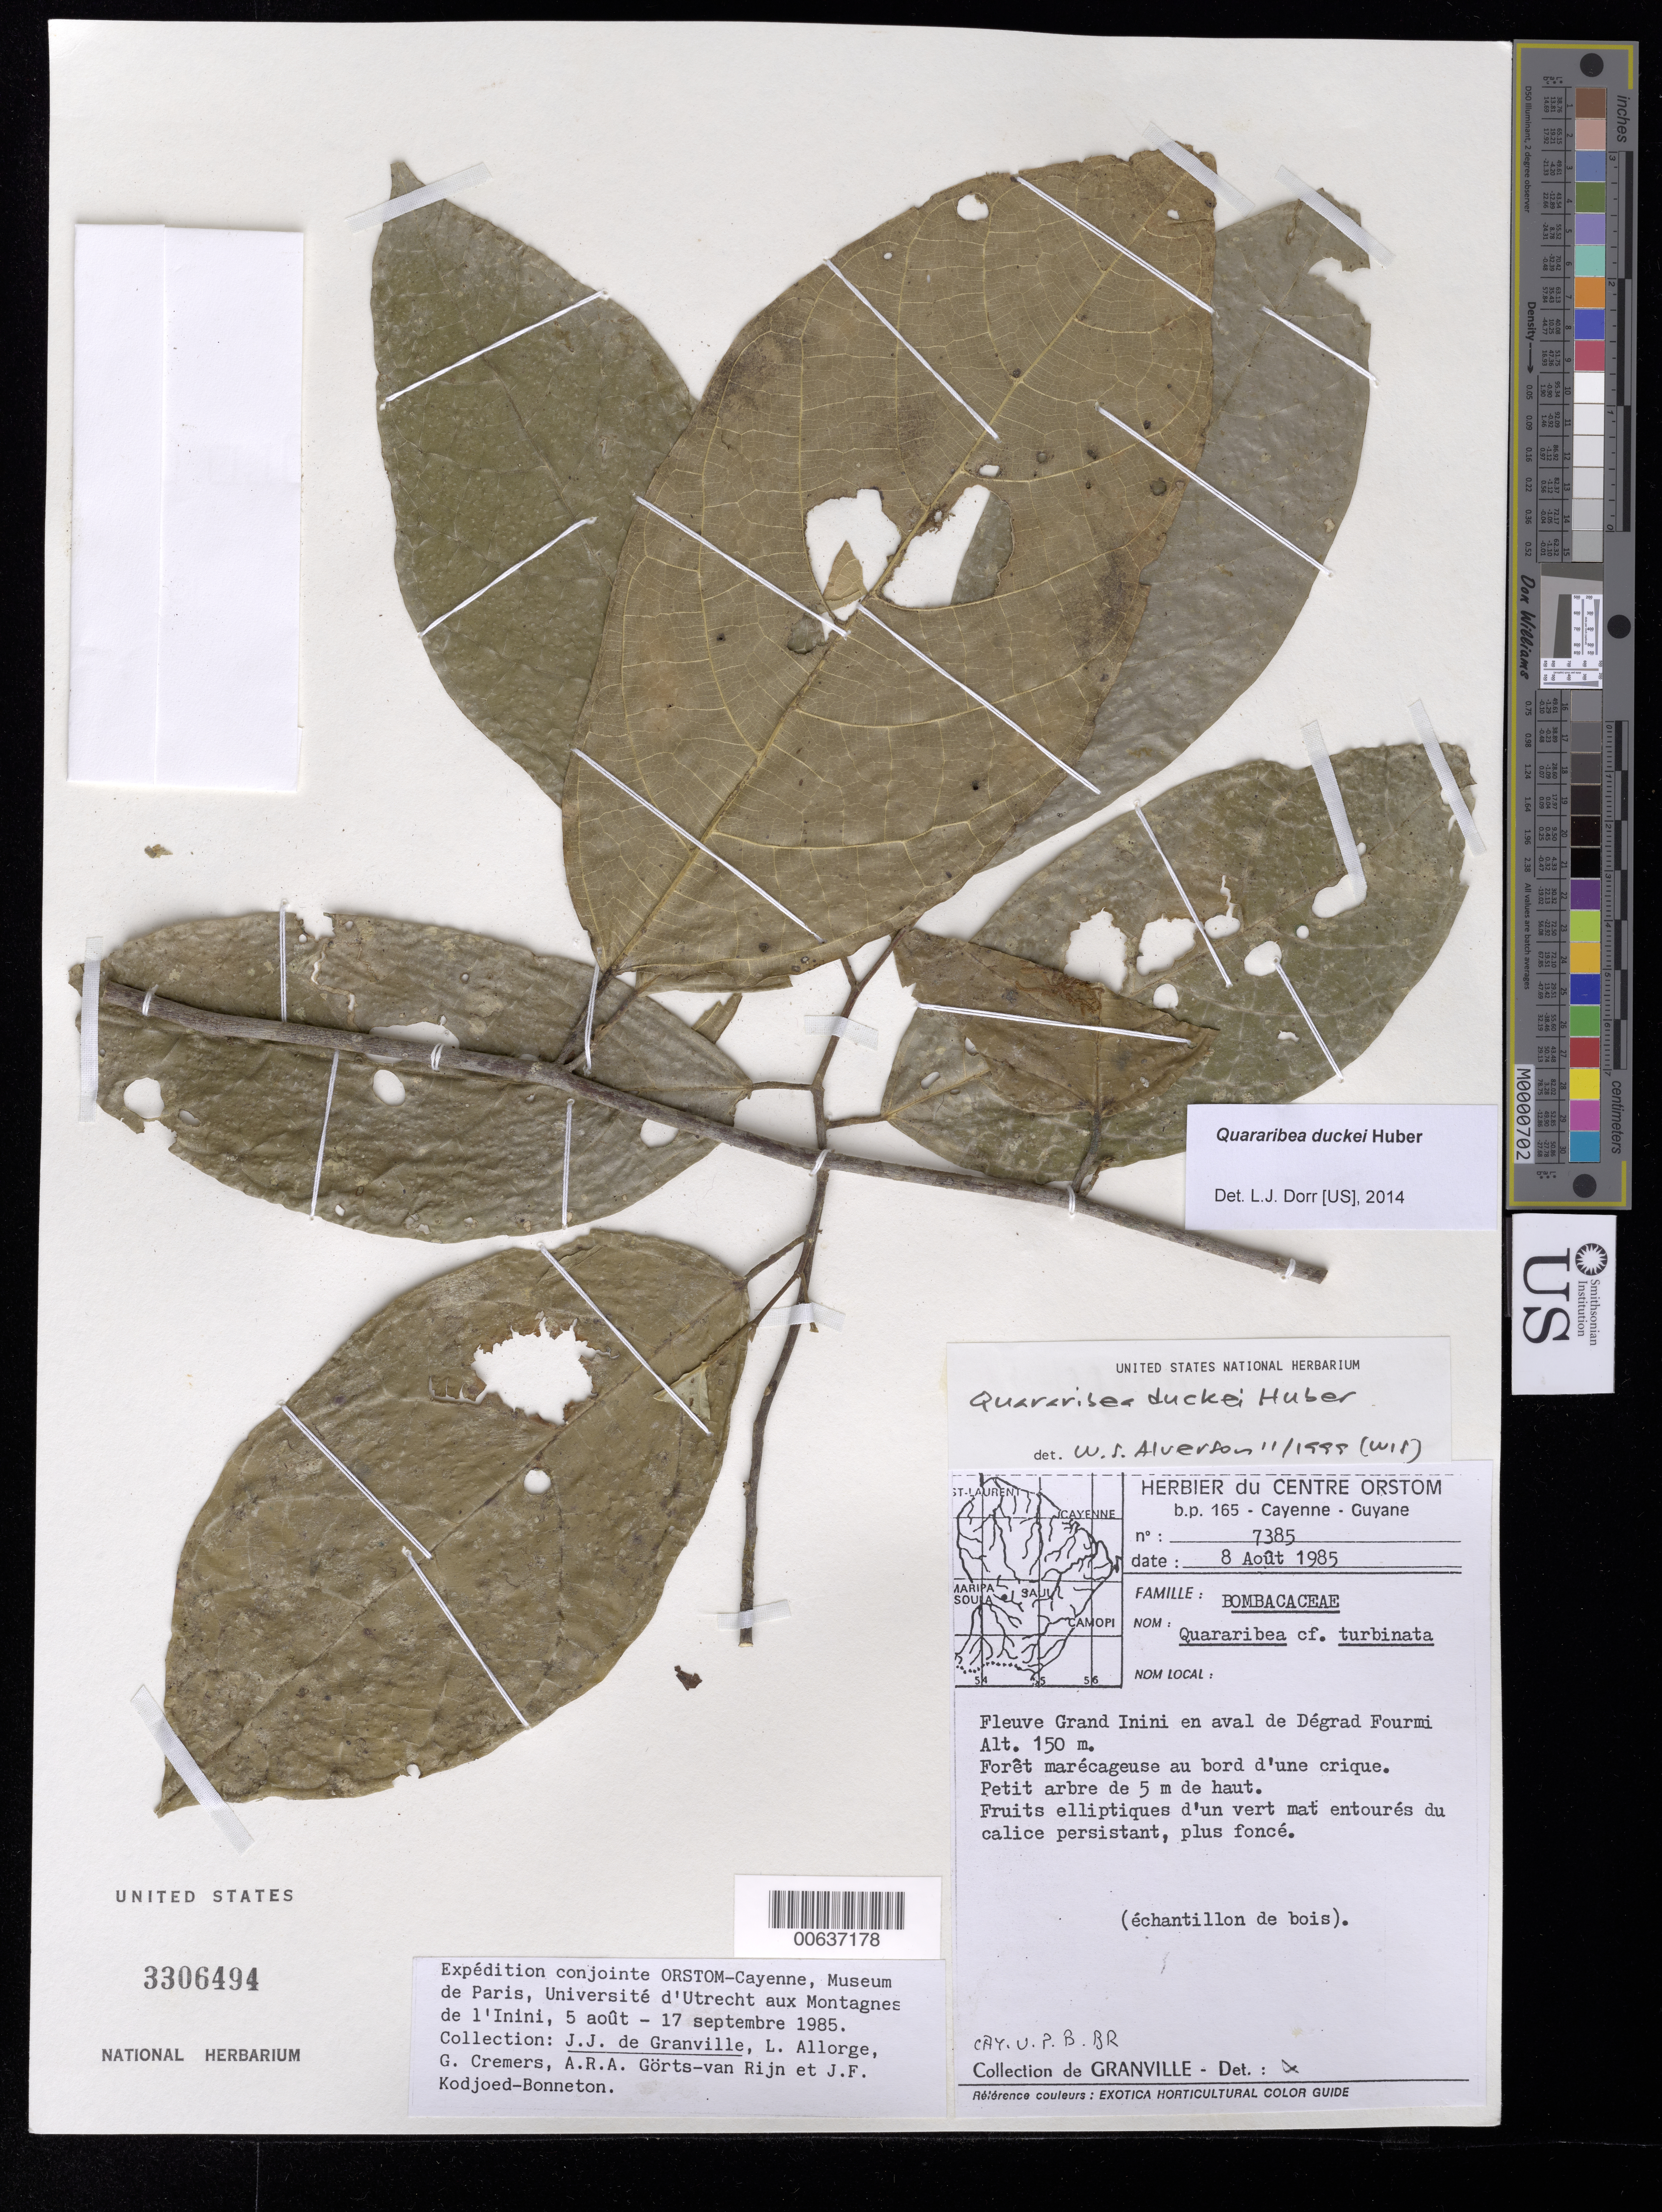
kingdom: Plantae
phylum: Tracheophyta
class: Magnoliopsida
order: Malvales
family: Malvaceae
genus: Quararibea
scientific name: Quararibea duckei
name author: Huber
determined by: Alverson, W. S.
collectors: J.-J. de Granville, L. Allorge, G. Cremers, A. .R. A. Görts-van Rijn & J. Kodjoed-Bonneton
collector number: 7385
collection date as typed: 8-Aug-85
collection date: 1985-08-08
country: French Guiana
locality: Fleuve Grand Inini, en aval de Dégrad Fourmi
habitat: Forêt marécageuse au bord d'une crique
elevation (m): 150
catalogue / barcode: US 3306494